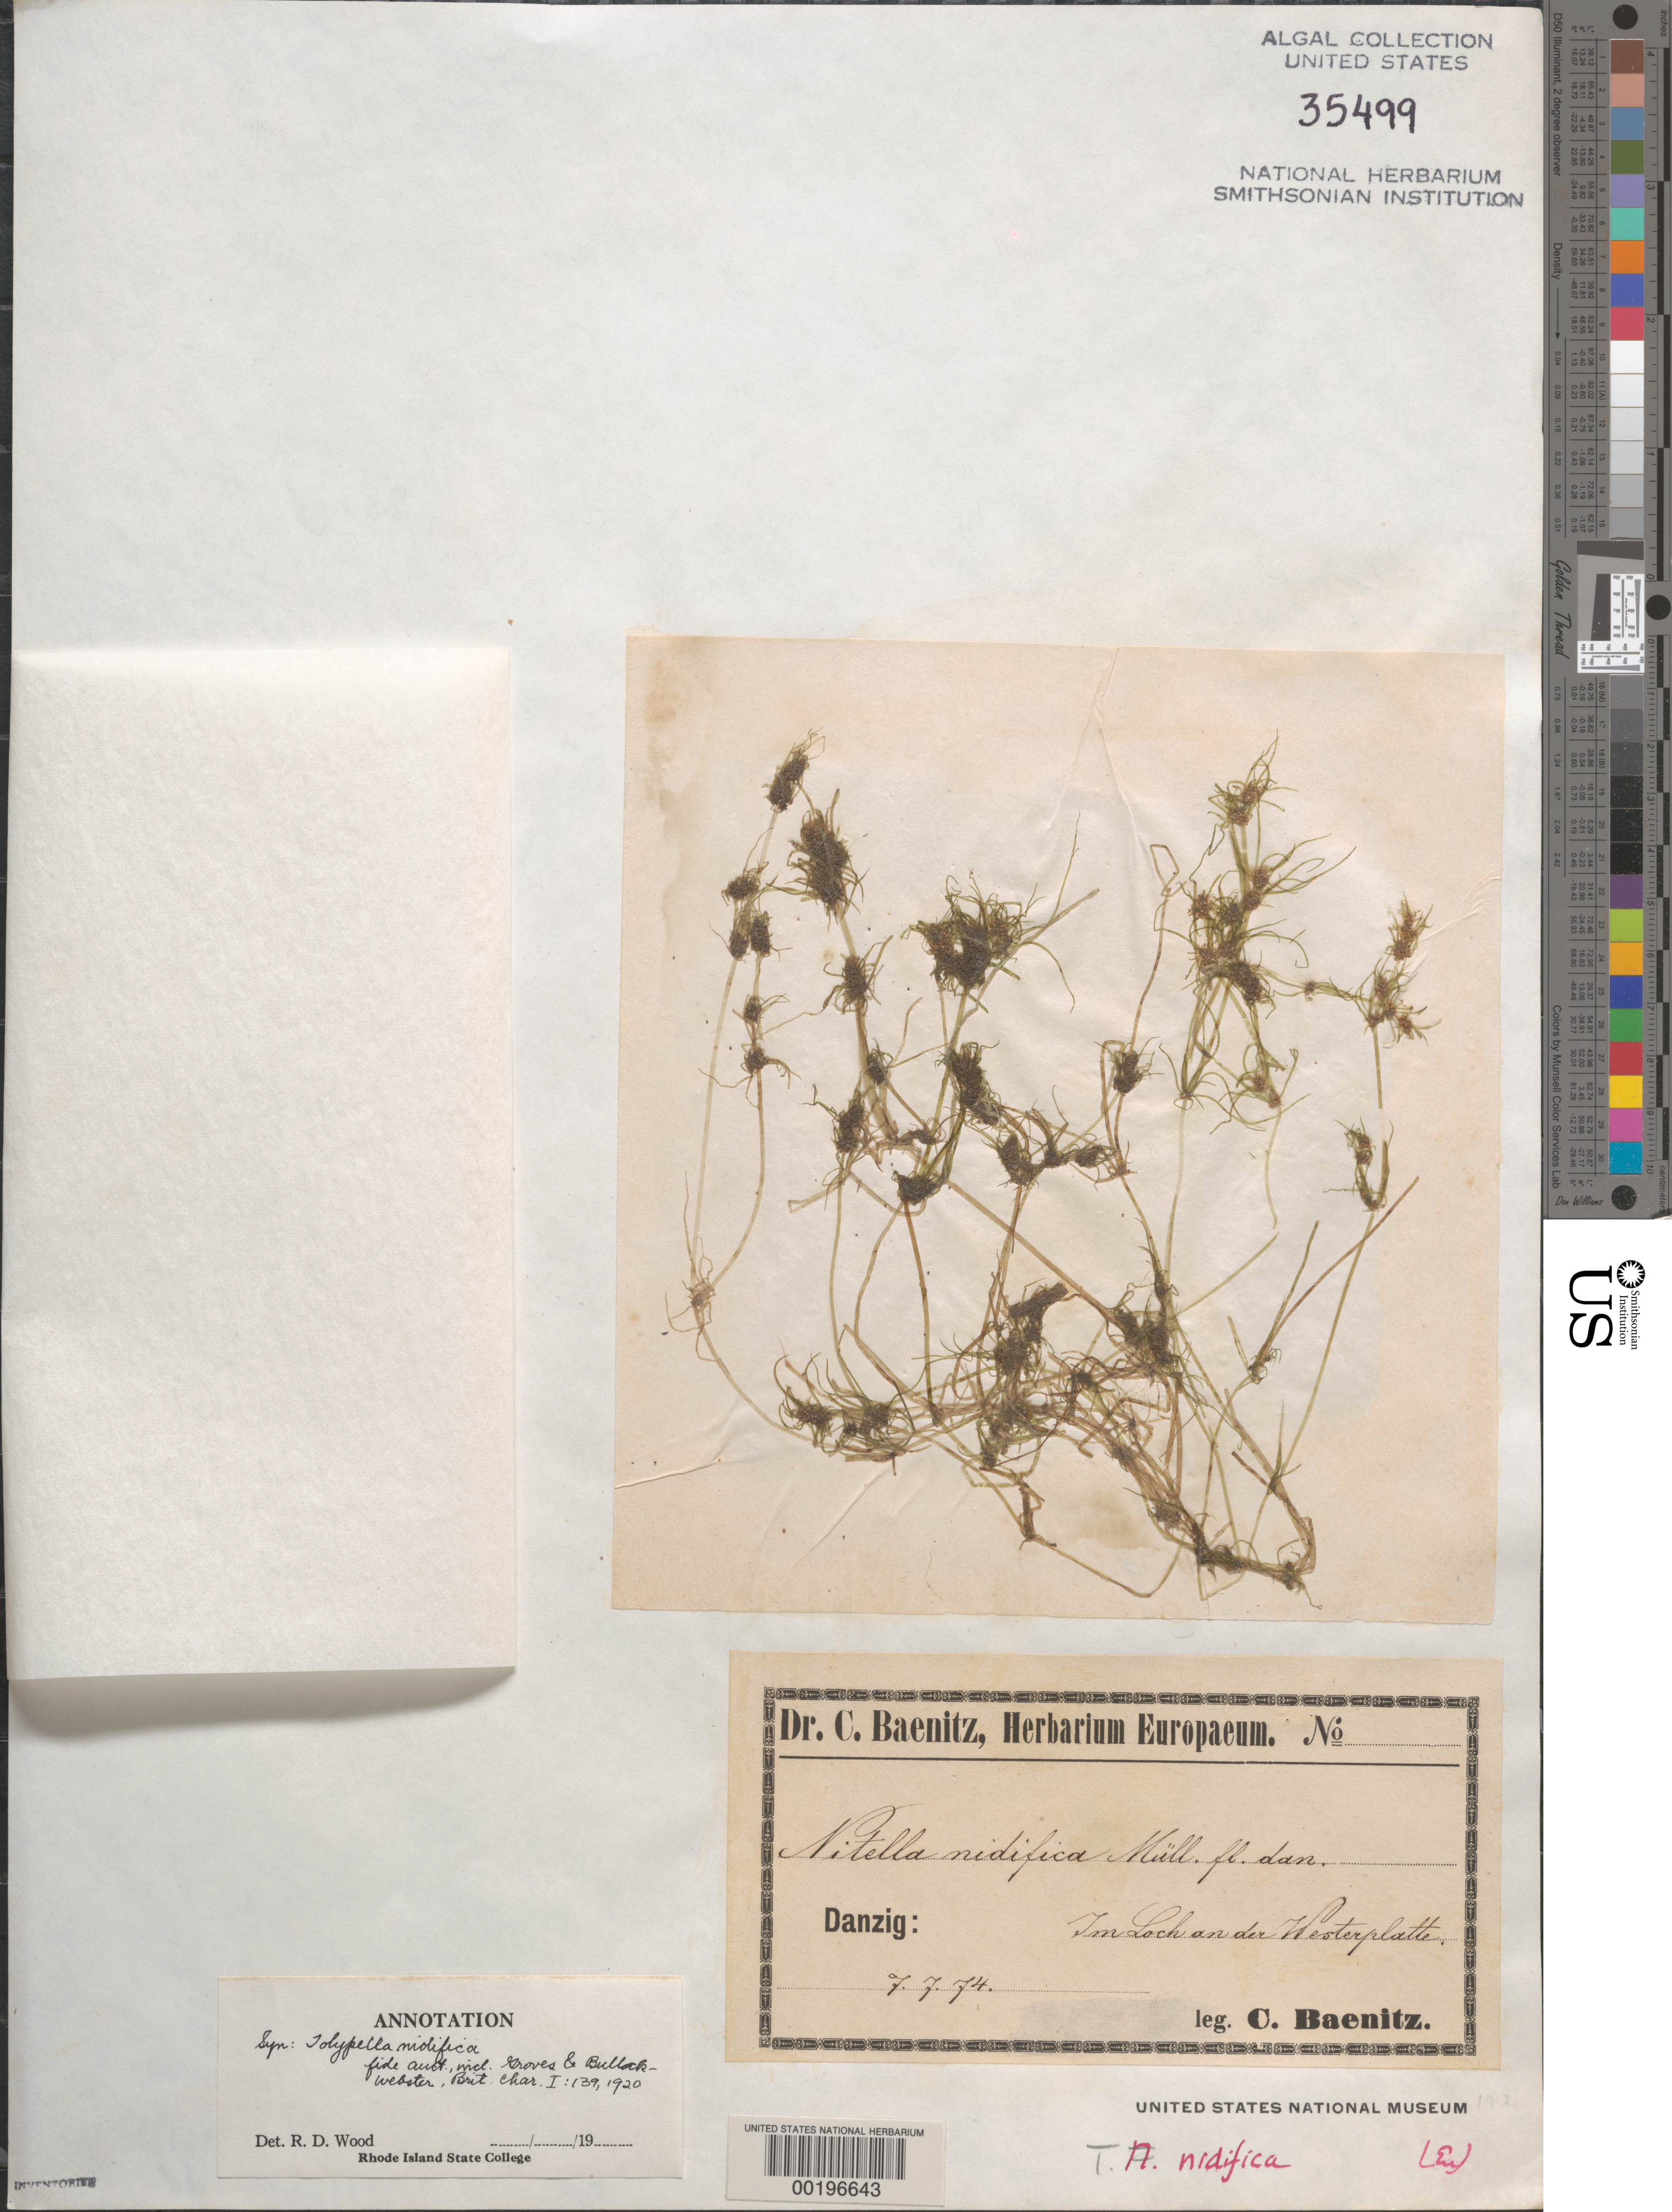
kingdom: Plantae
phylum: Charophyta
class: Charophyceae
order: Charales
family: Characeae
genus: Tolypella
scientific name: Tolypella nidifica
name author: (O.F. Muell.) Leonhardi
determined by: Wood, R. D.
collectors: C. G. Baenitz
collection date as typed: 07 Jul 1874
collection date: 1874-07-07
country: Poland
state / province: Pomorskie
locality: Westerplatte, Gdansk (Danzig)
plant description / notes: Dr. C. Baenitz, Herbarium Europaeum, as Nitella nidifica Muell. fl. dan.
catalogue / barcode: US 35499